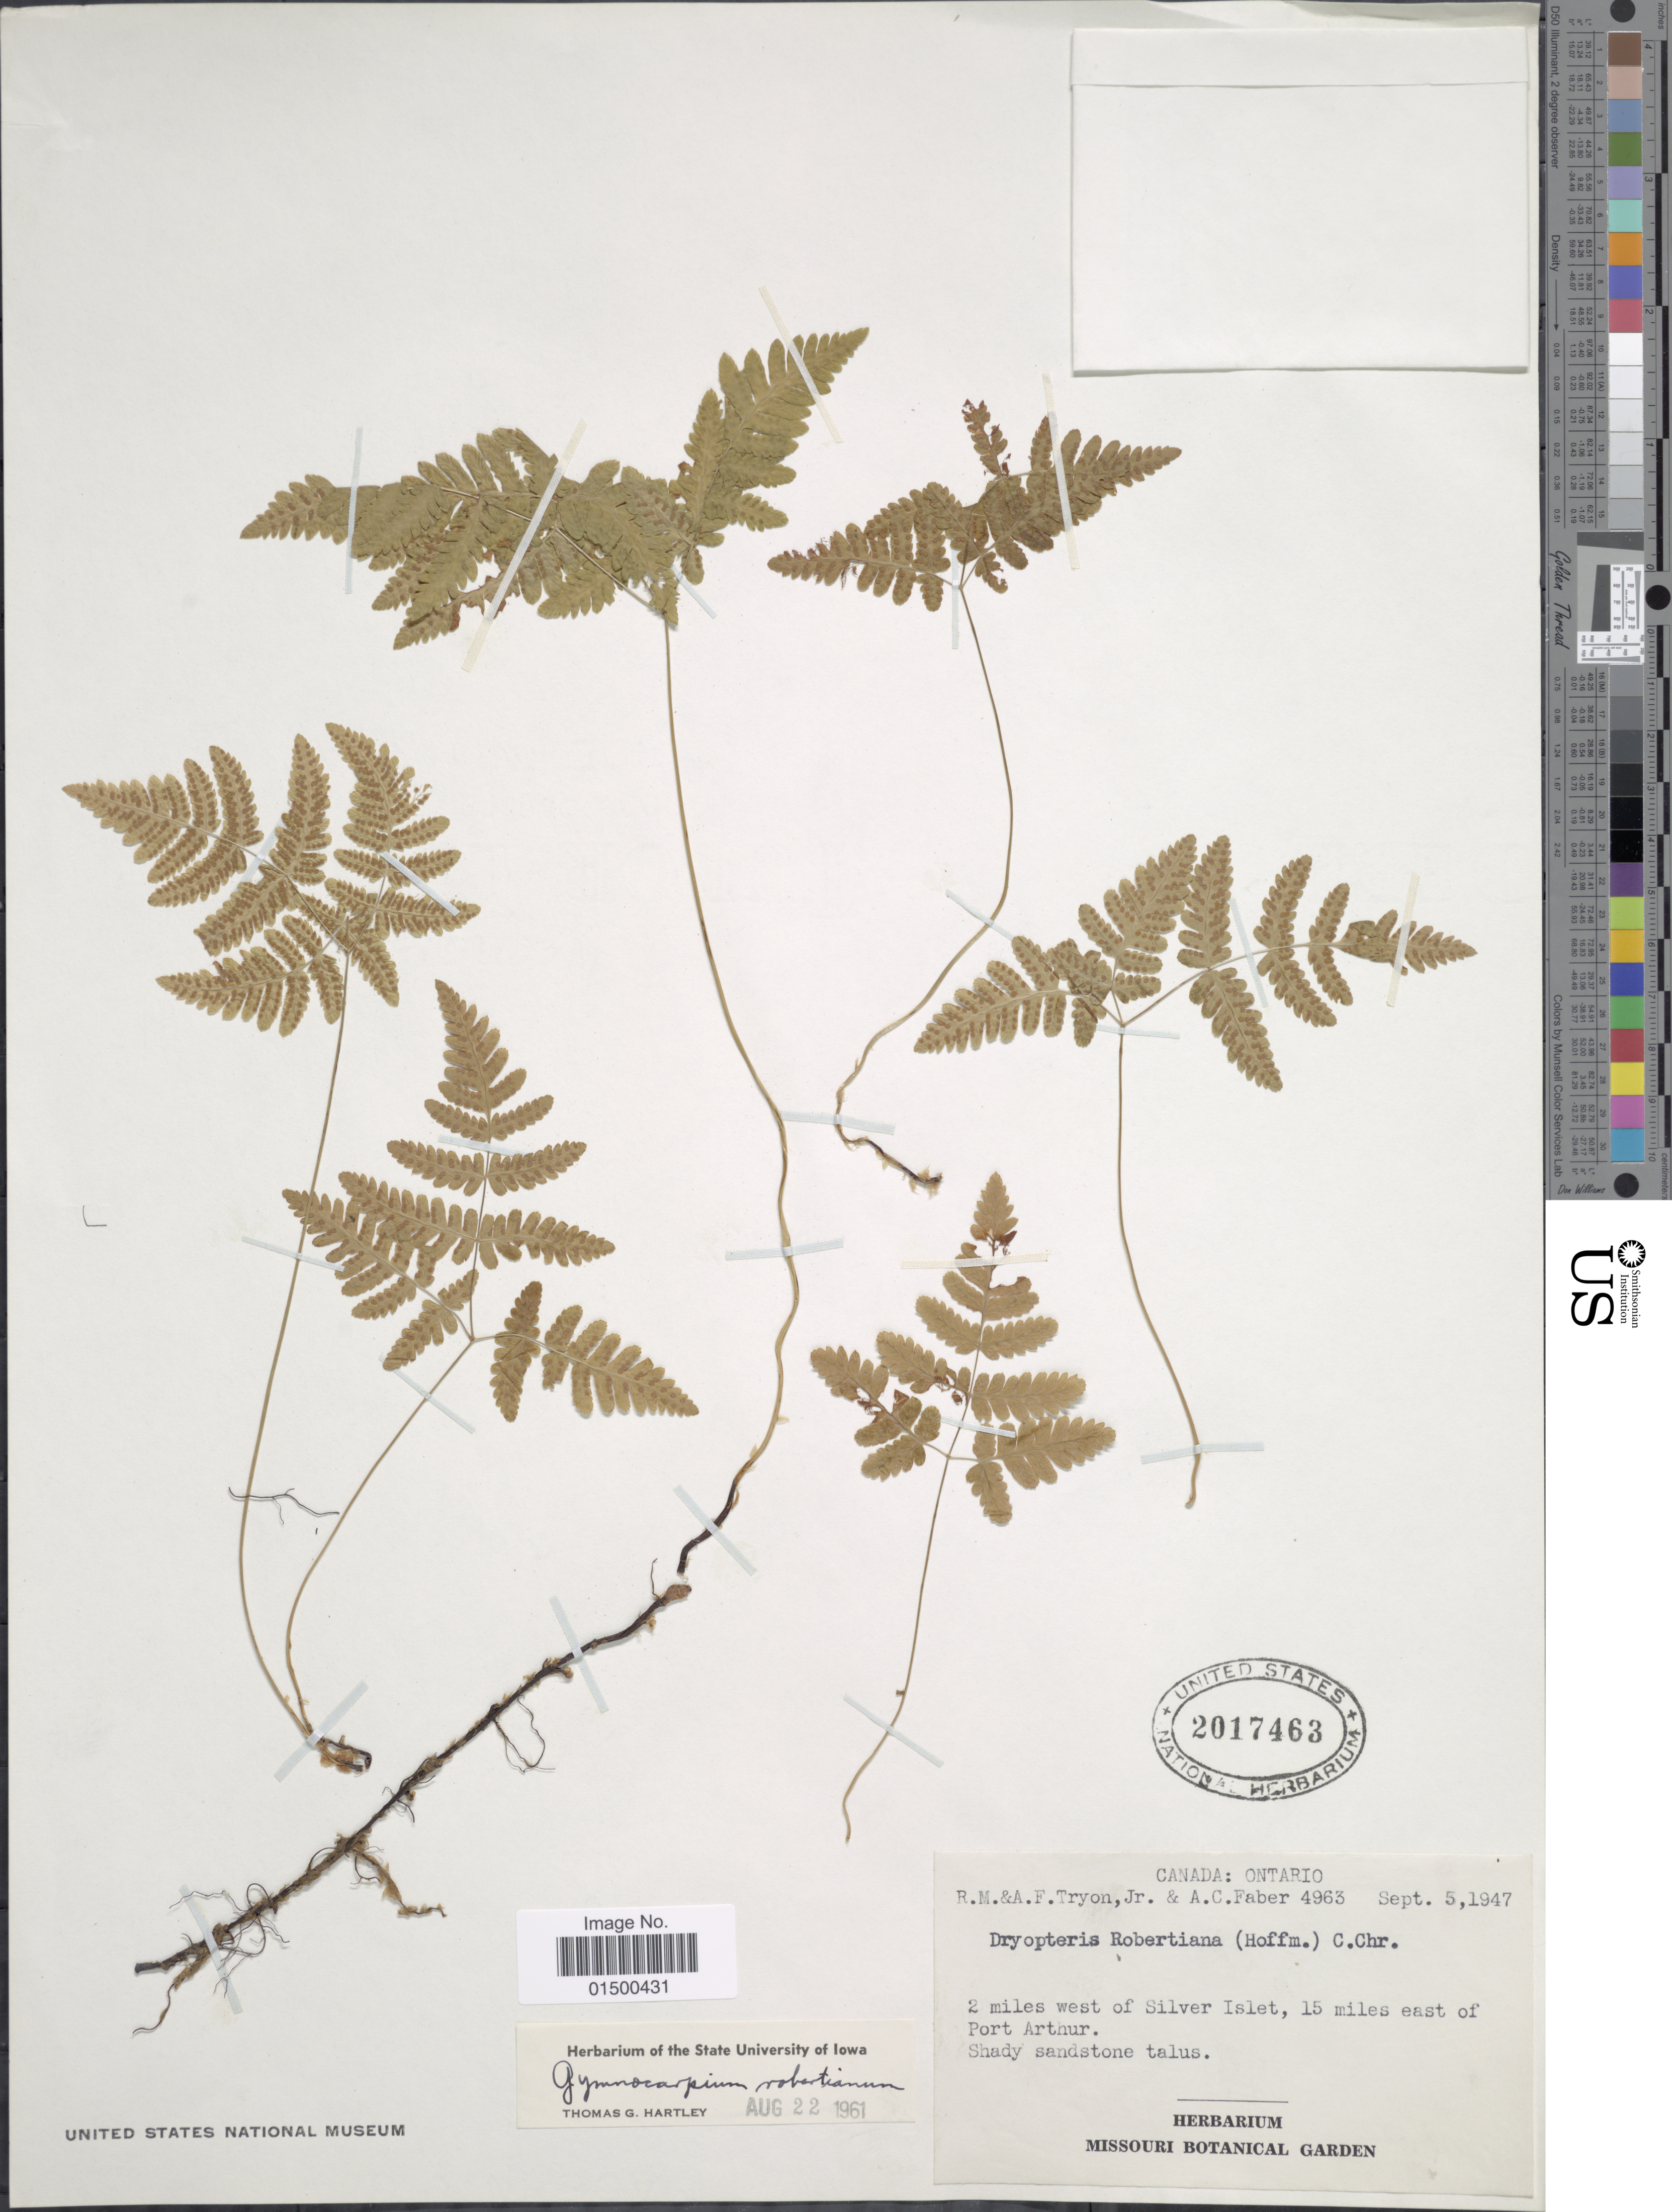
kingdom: Plantae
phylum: Tracheophyta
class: Polypodiopsida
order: Polypodiales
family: Cystopteridaceae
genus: Gymnocarpium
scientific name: Gymnocarpium robertianum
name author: (Hoffm.) Newman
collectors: R. M. Tryon, A. F. Tryon, J. Faber & A. Faber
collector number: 4963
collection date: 1947-09-05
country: Canada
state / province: Ontario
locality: Canada: Ontario. 2 miles west of Silver Islet, 15 miles east of Port Arthur.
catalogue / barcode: US 2017463